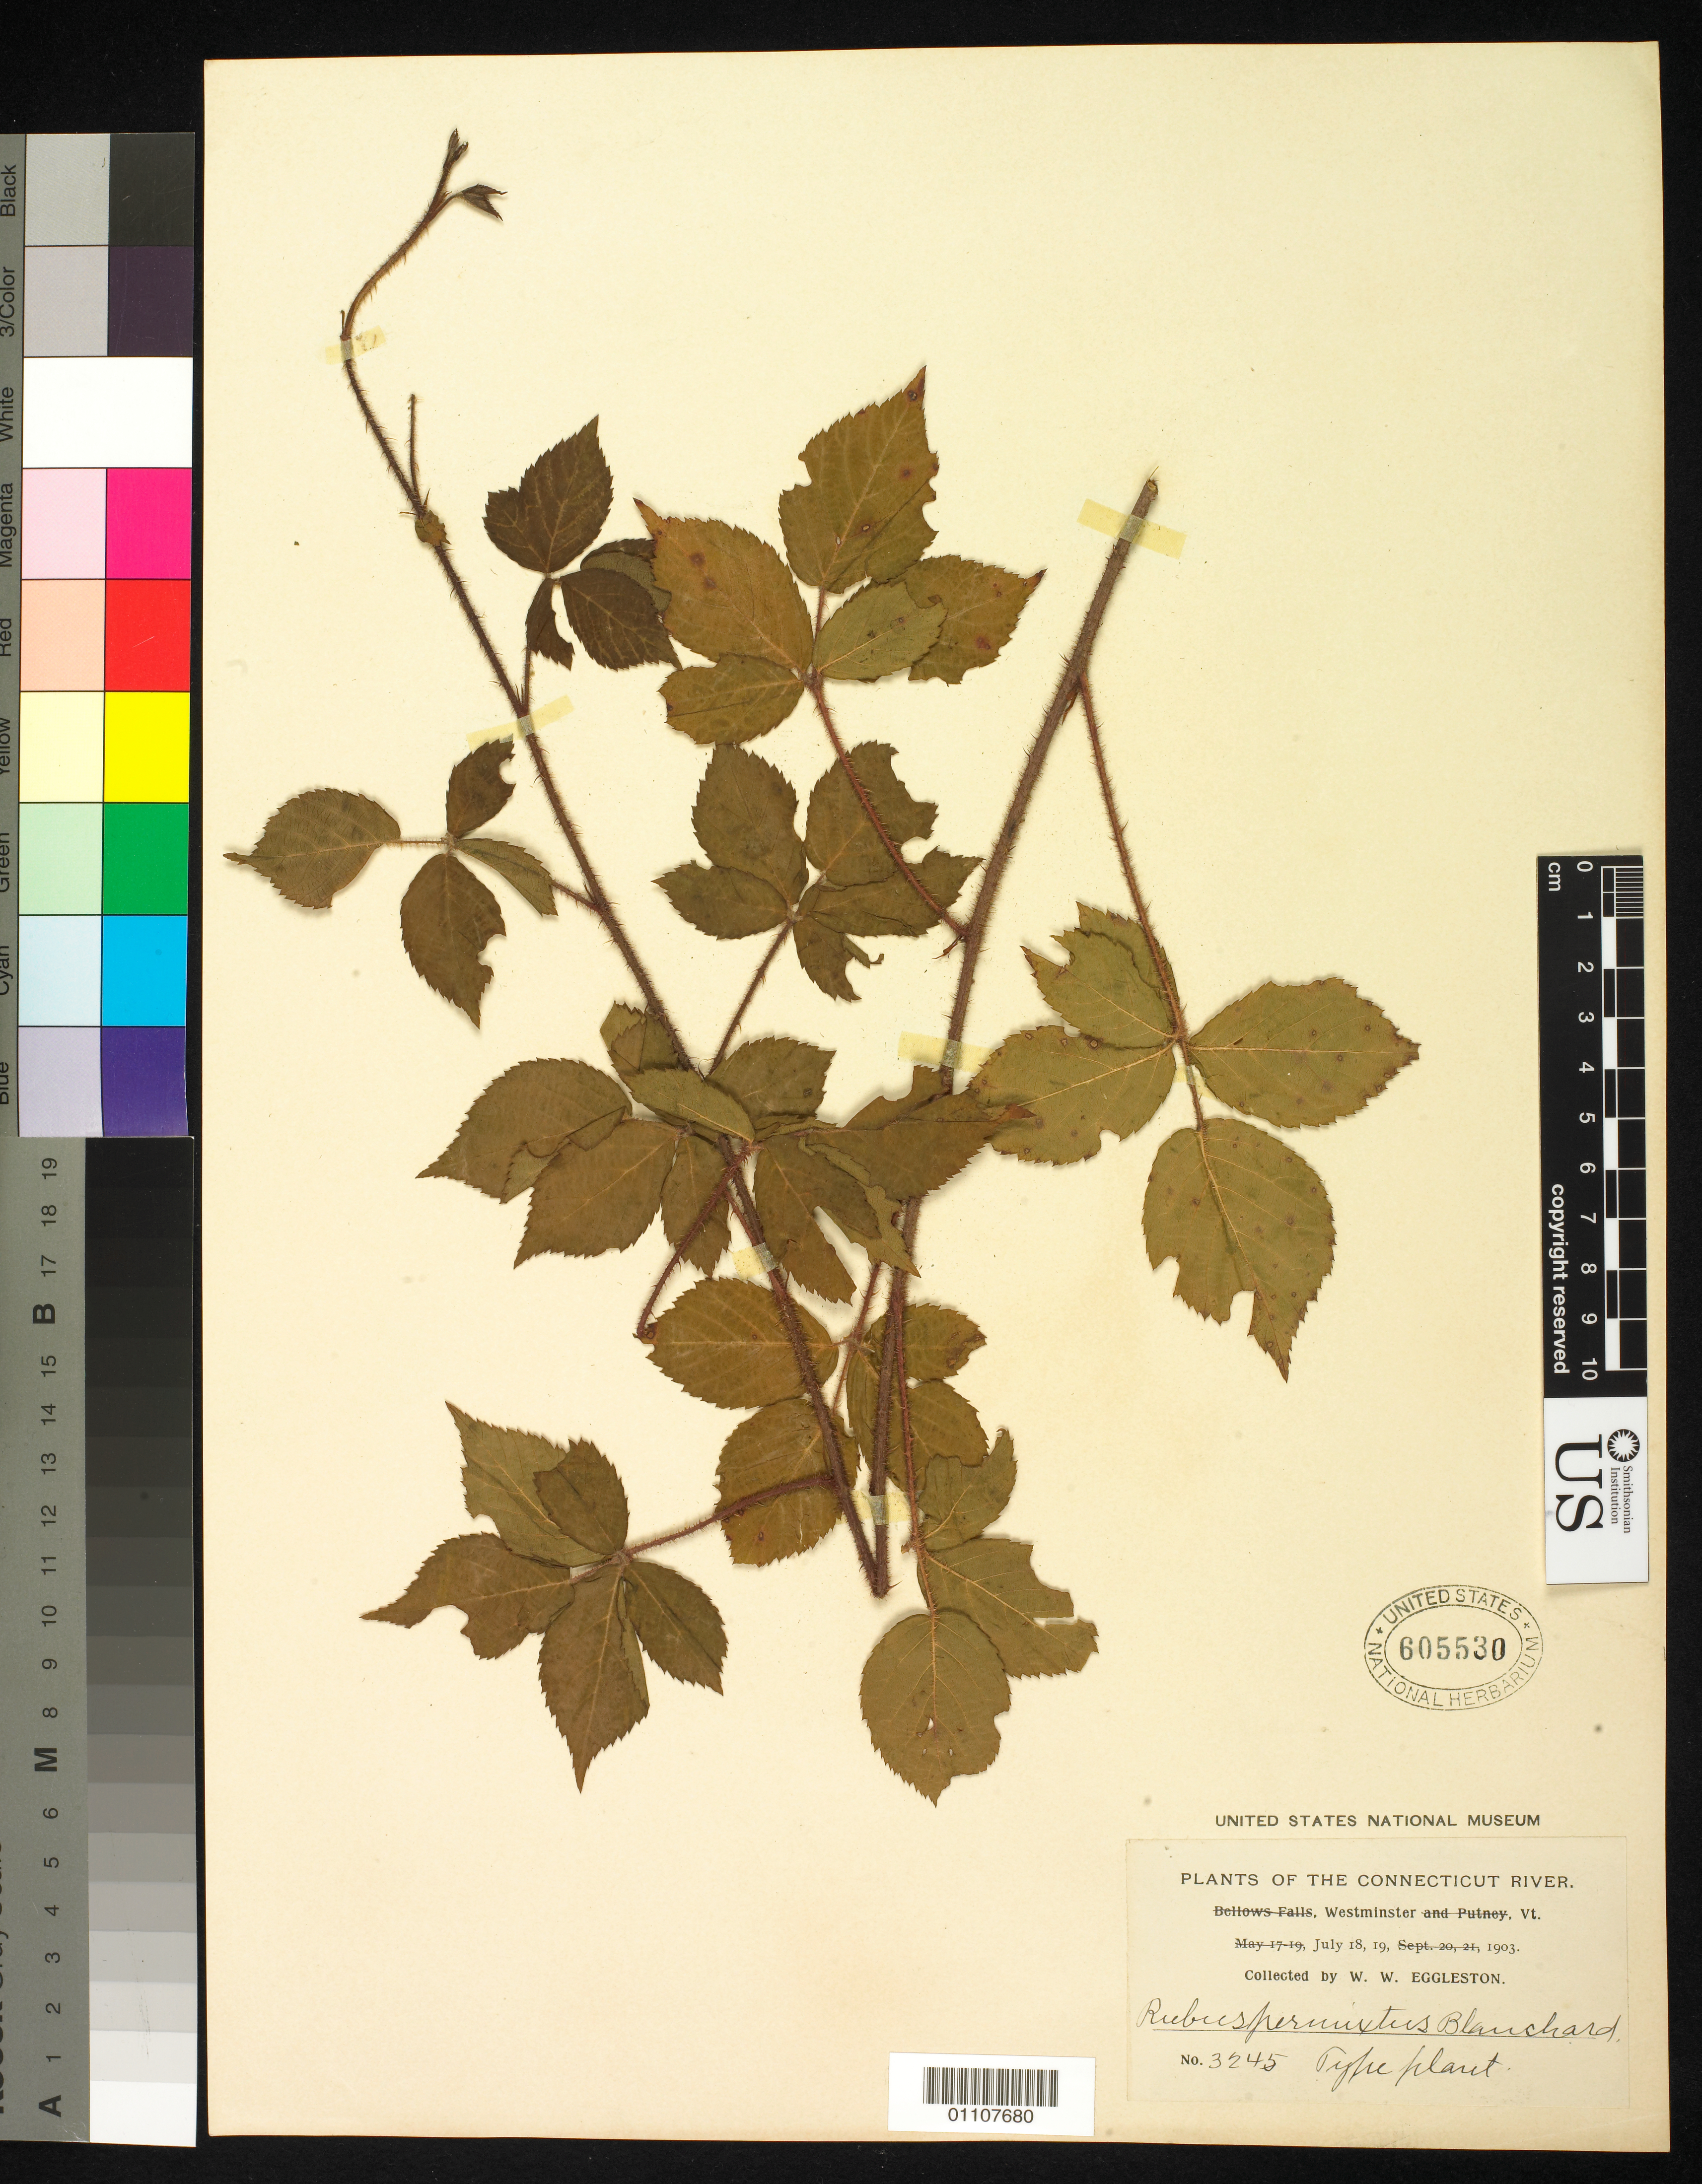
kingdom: Plantae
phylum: Tracheophyta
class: Magnoliopsida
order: Rosales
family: Rosaceae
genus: Rubus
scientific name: Rubus permixtus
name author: Blanch.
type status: Possible Syntype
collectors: W. W. Eggleston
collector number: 3245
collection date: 1903-07-18,1903-07-19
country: United States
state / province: Vermont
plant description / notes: Specimen annotated "Type plant"; not a type acc. to Jim Reveal (ca. 2013).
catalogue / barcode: US 605530